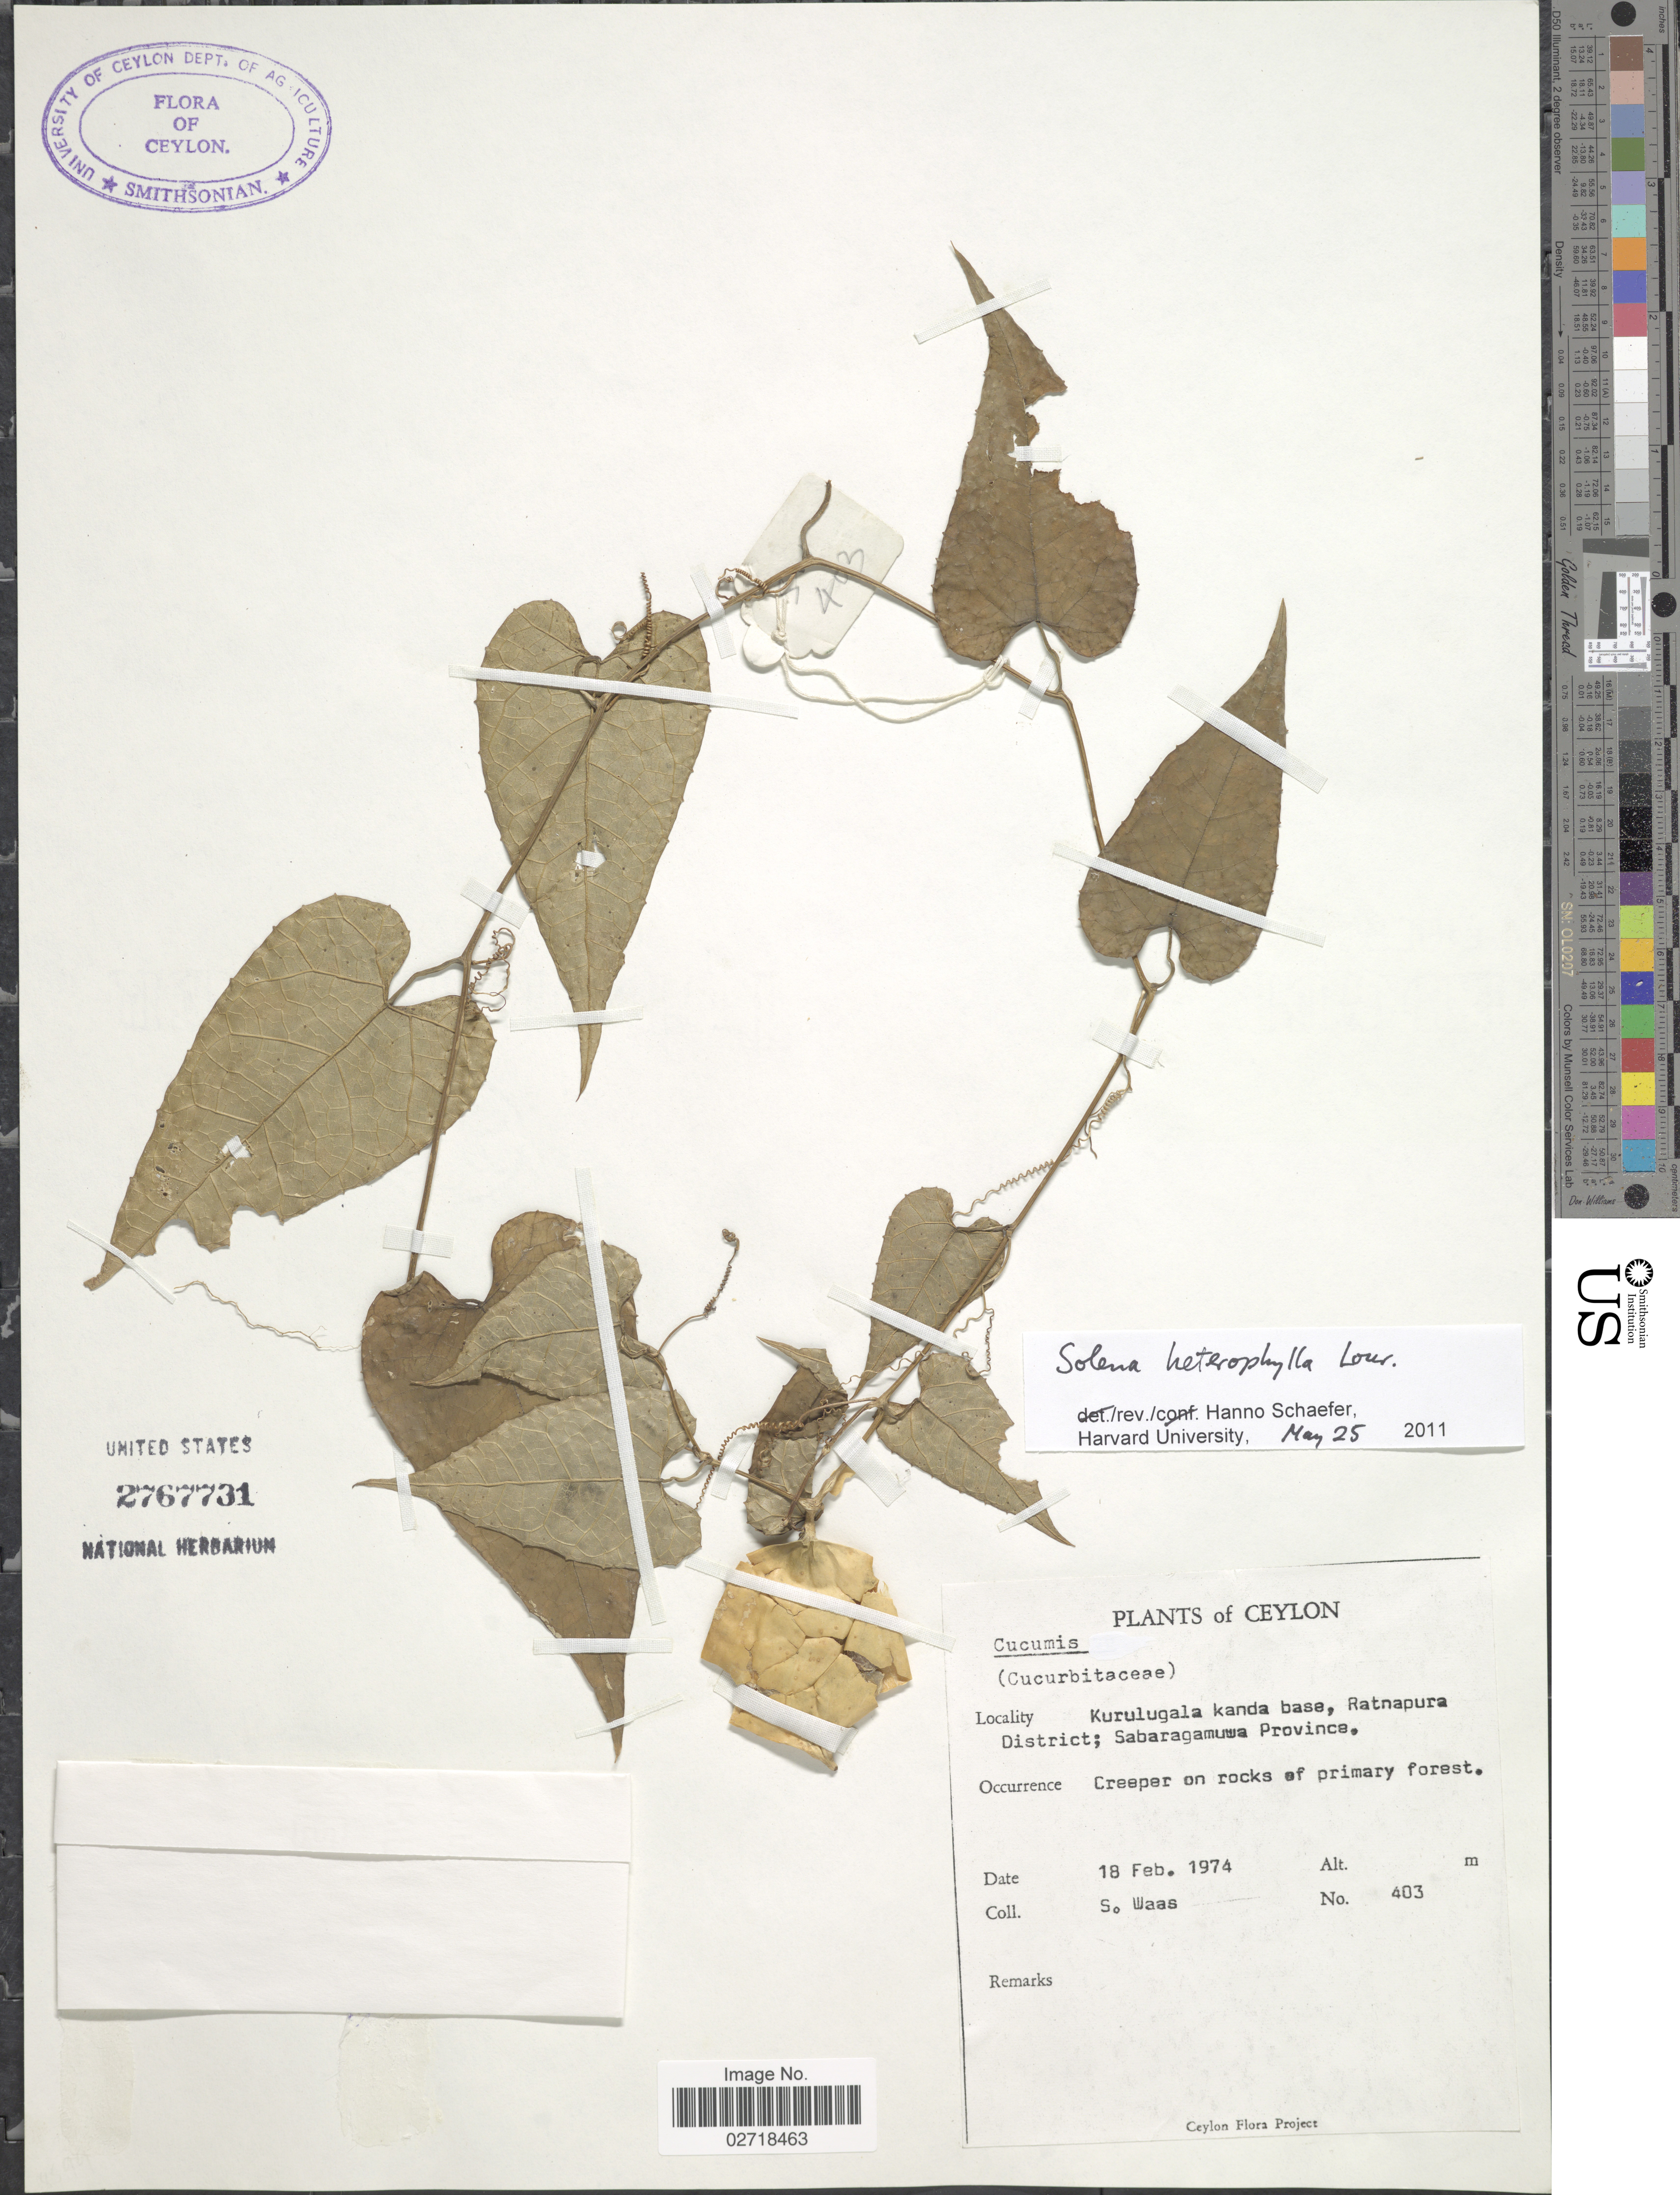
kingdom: Plantae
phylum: Tracheophyta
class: Magnoliopsida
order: Cucurbitales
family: Cucurbitaceae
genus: Solena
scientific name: Solena heterophylla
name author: Lour.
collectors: S. Waas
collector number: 403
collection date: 1974-02-18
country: Sri Lanka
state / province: Sabaragamuwa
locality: Ceylon, Kurulugala kanda base, Ratnapura District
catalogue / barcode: US 2767731